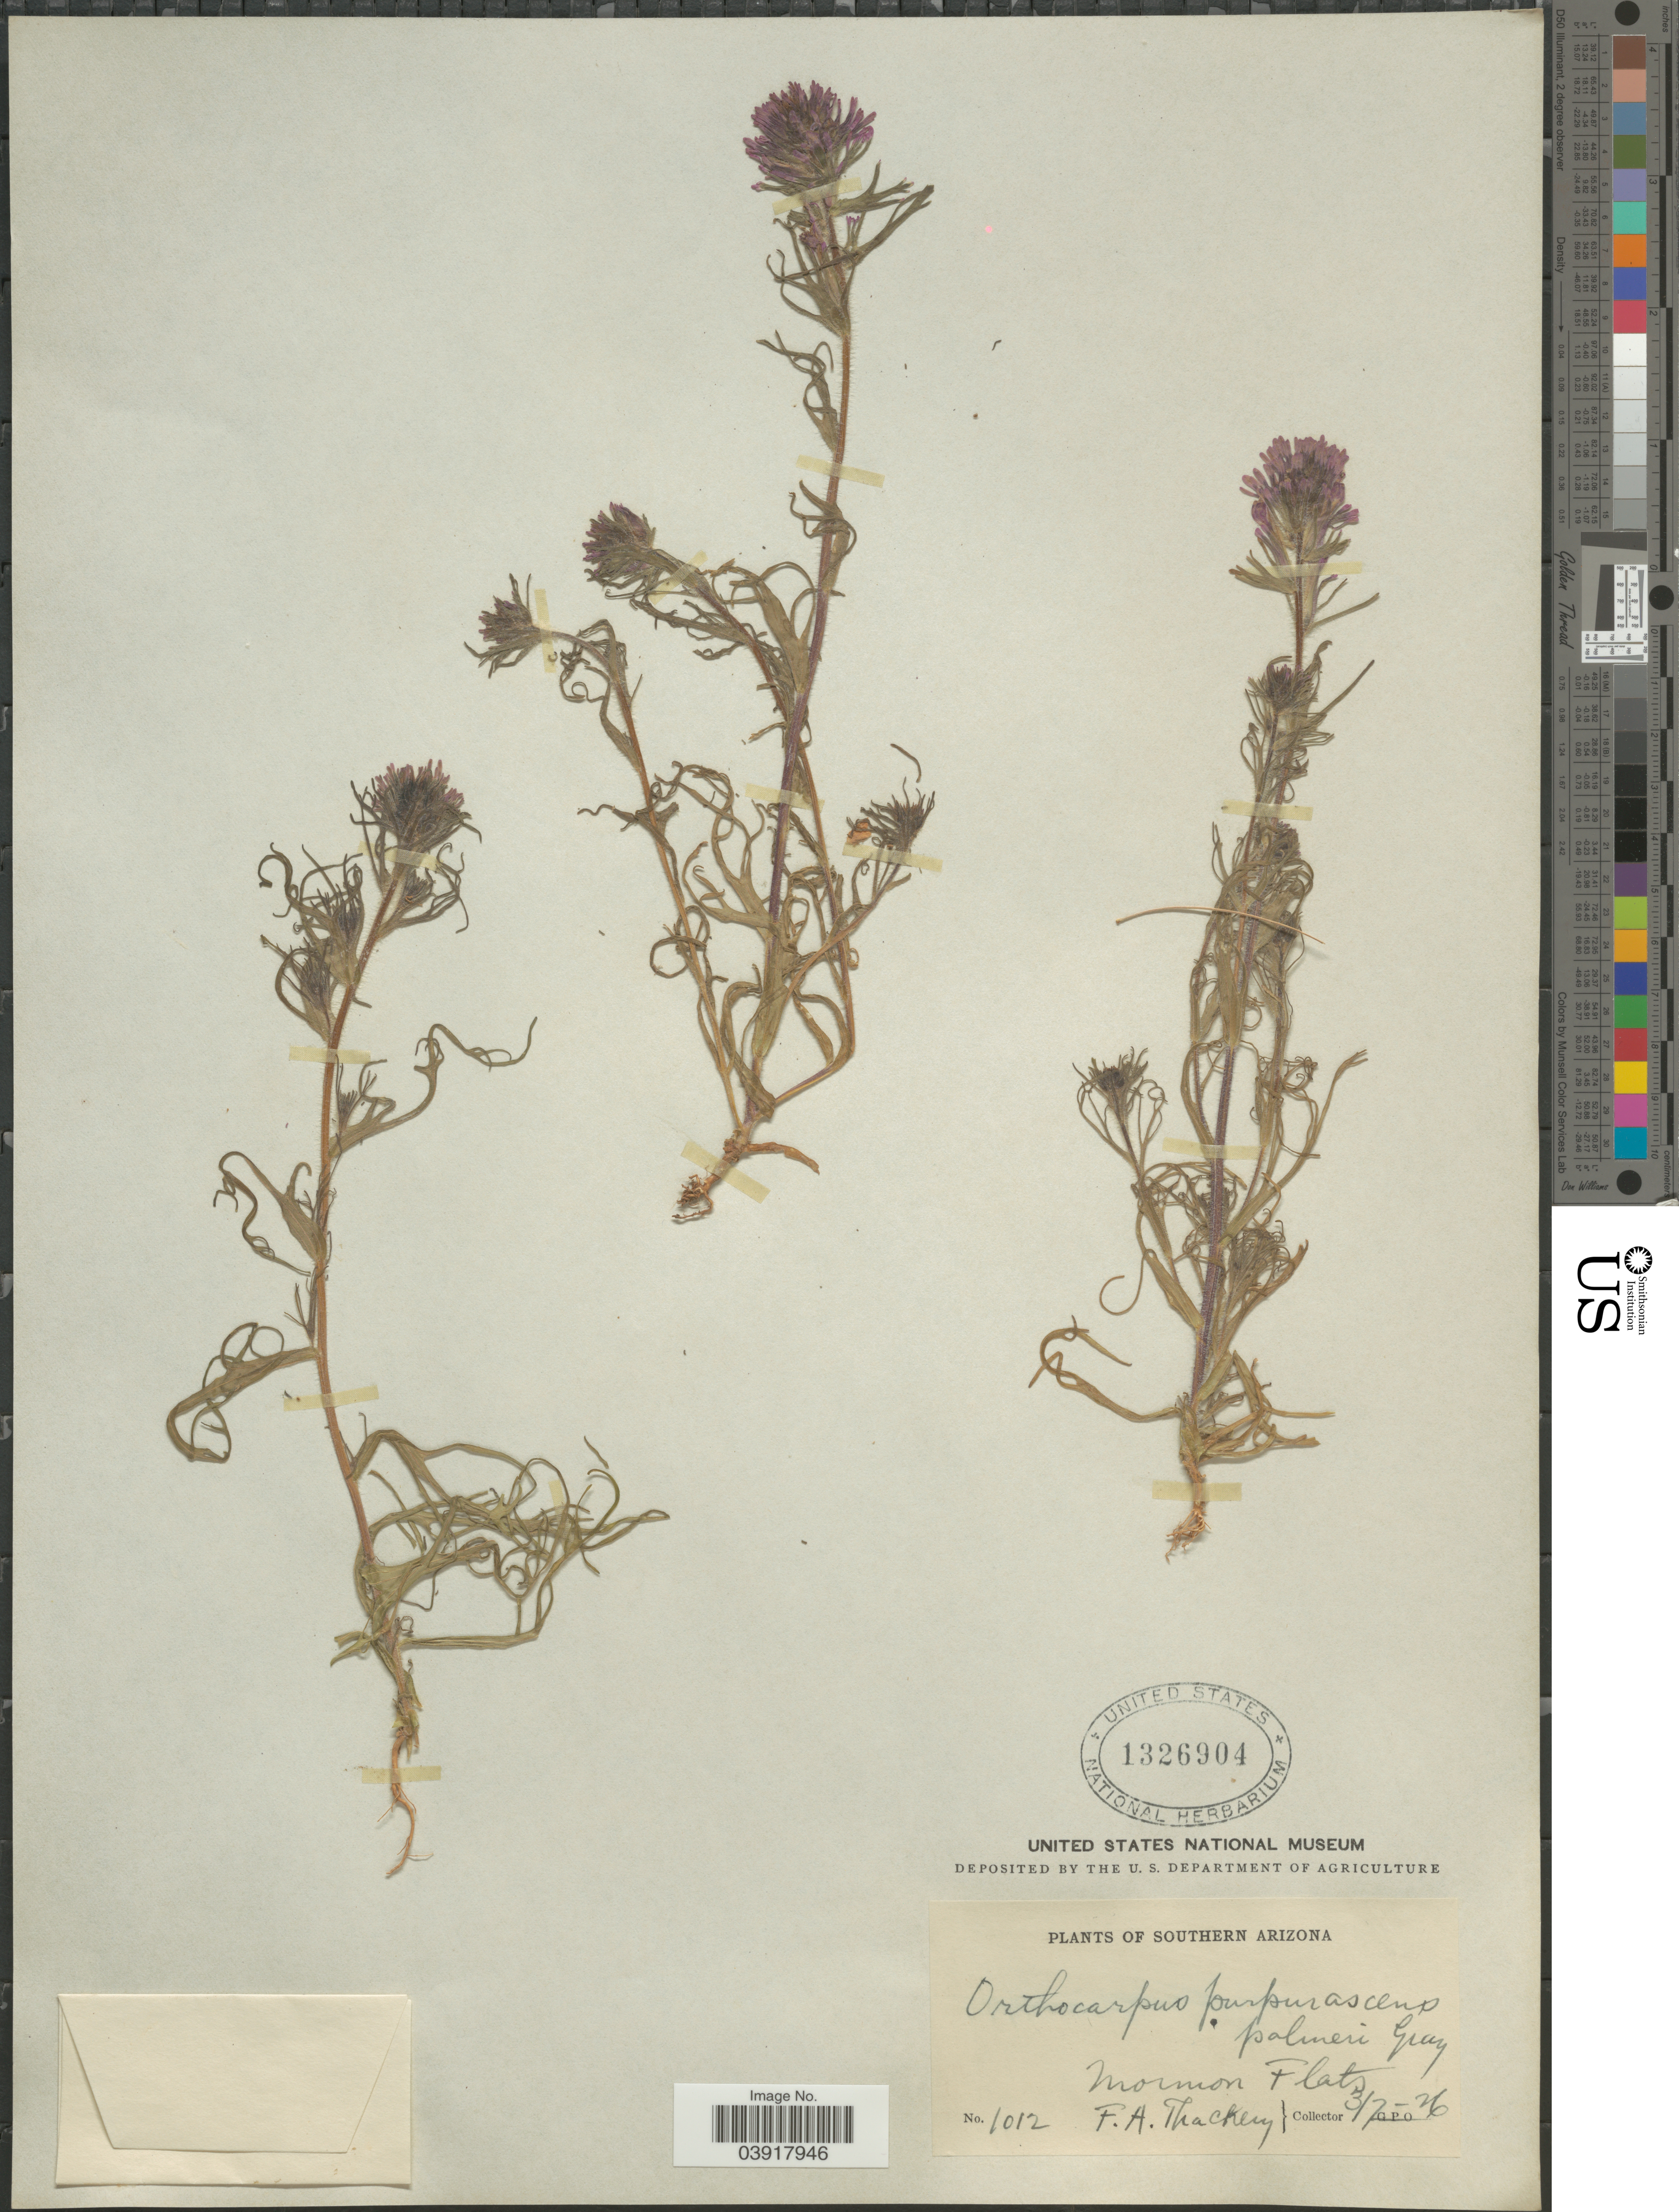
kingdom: Plantae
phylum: Tracheophyta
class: Magnoliopsida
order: Lamiales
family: Orobanchaceae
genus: Orthocarpus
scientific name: Orthocarpus purpurascens var. palmeri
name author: A. Gray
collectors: F. Thackery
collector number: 1012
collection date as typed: Transcribed d/m/y: 7/3/26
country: United States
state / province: Arizona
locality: Southern Arizona. Mormon Flats.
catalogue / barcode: US 1326904